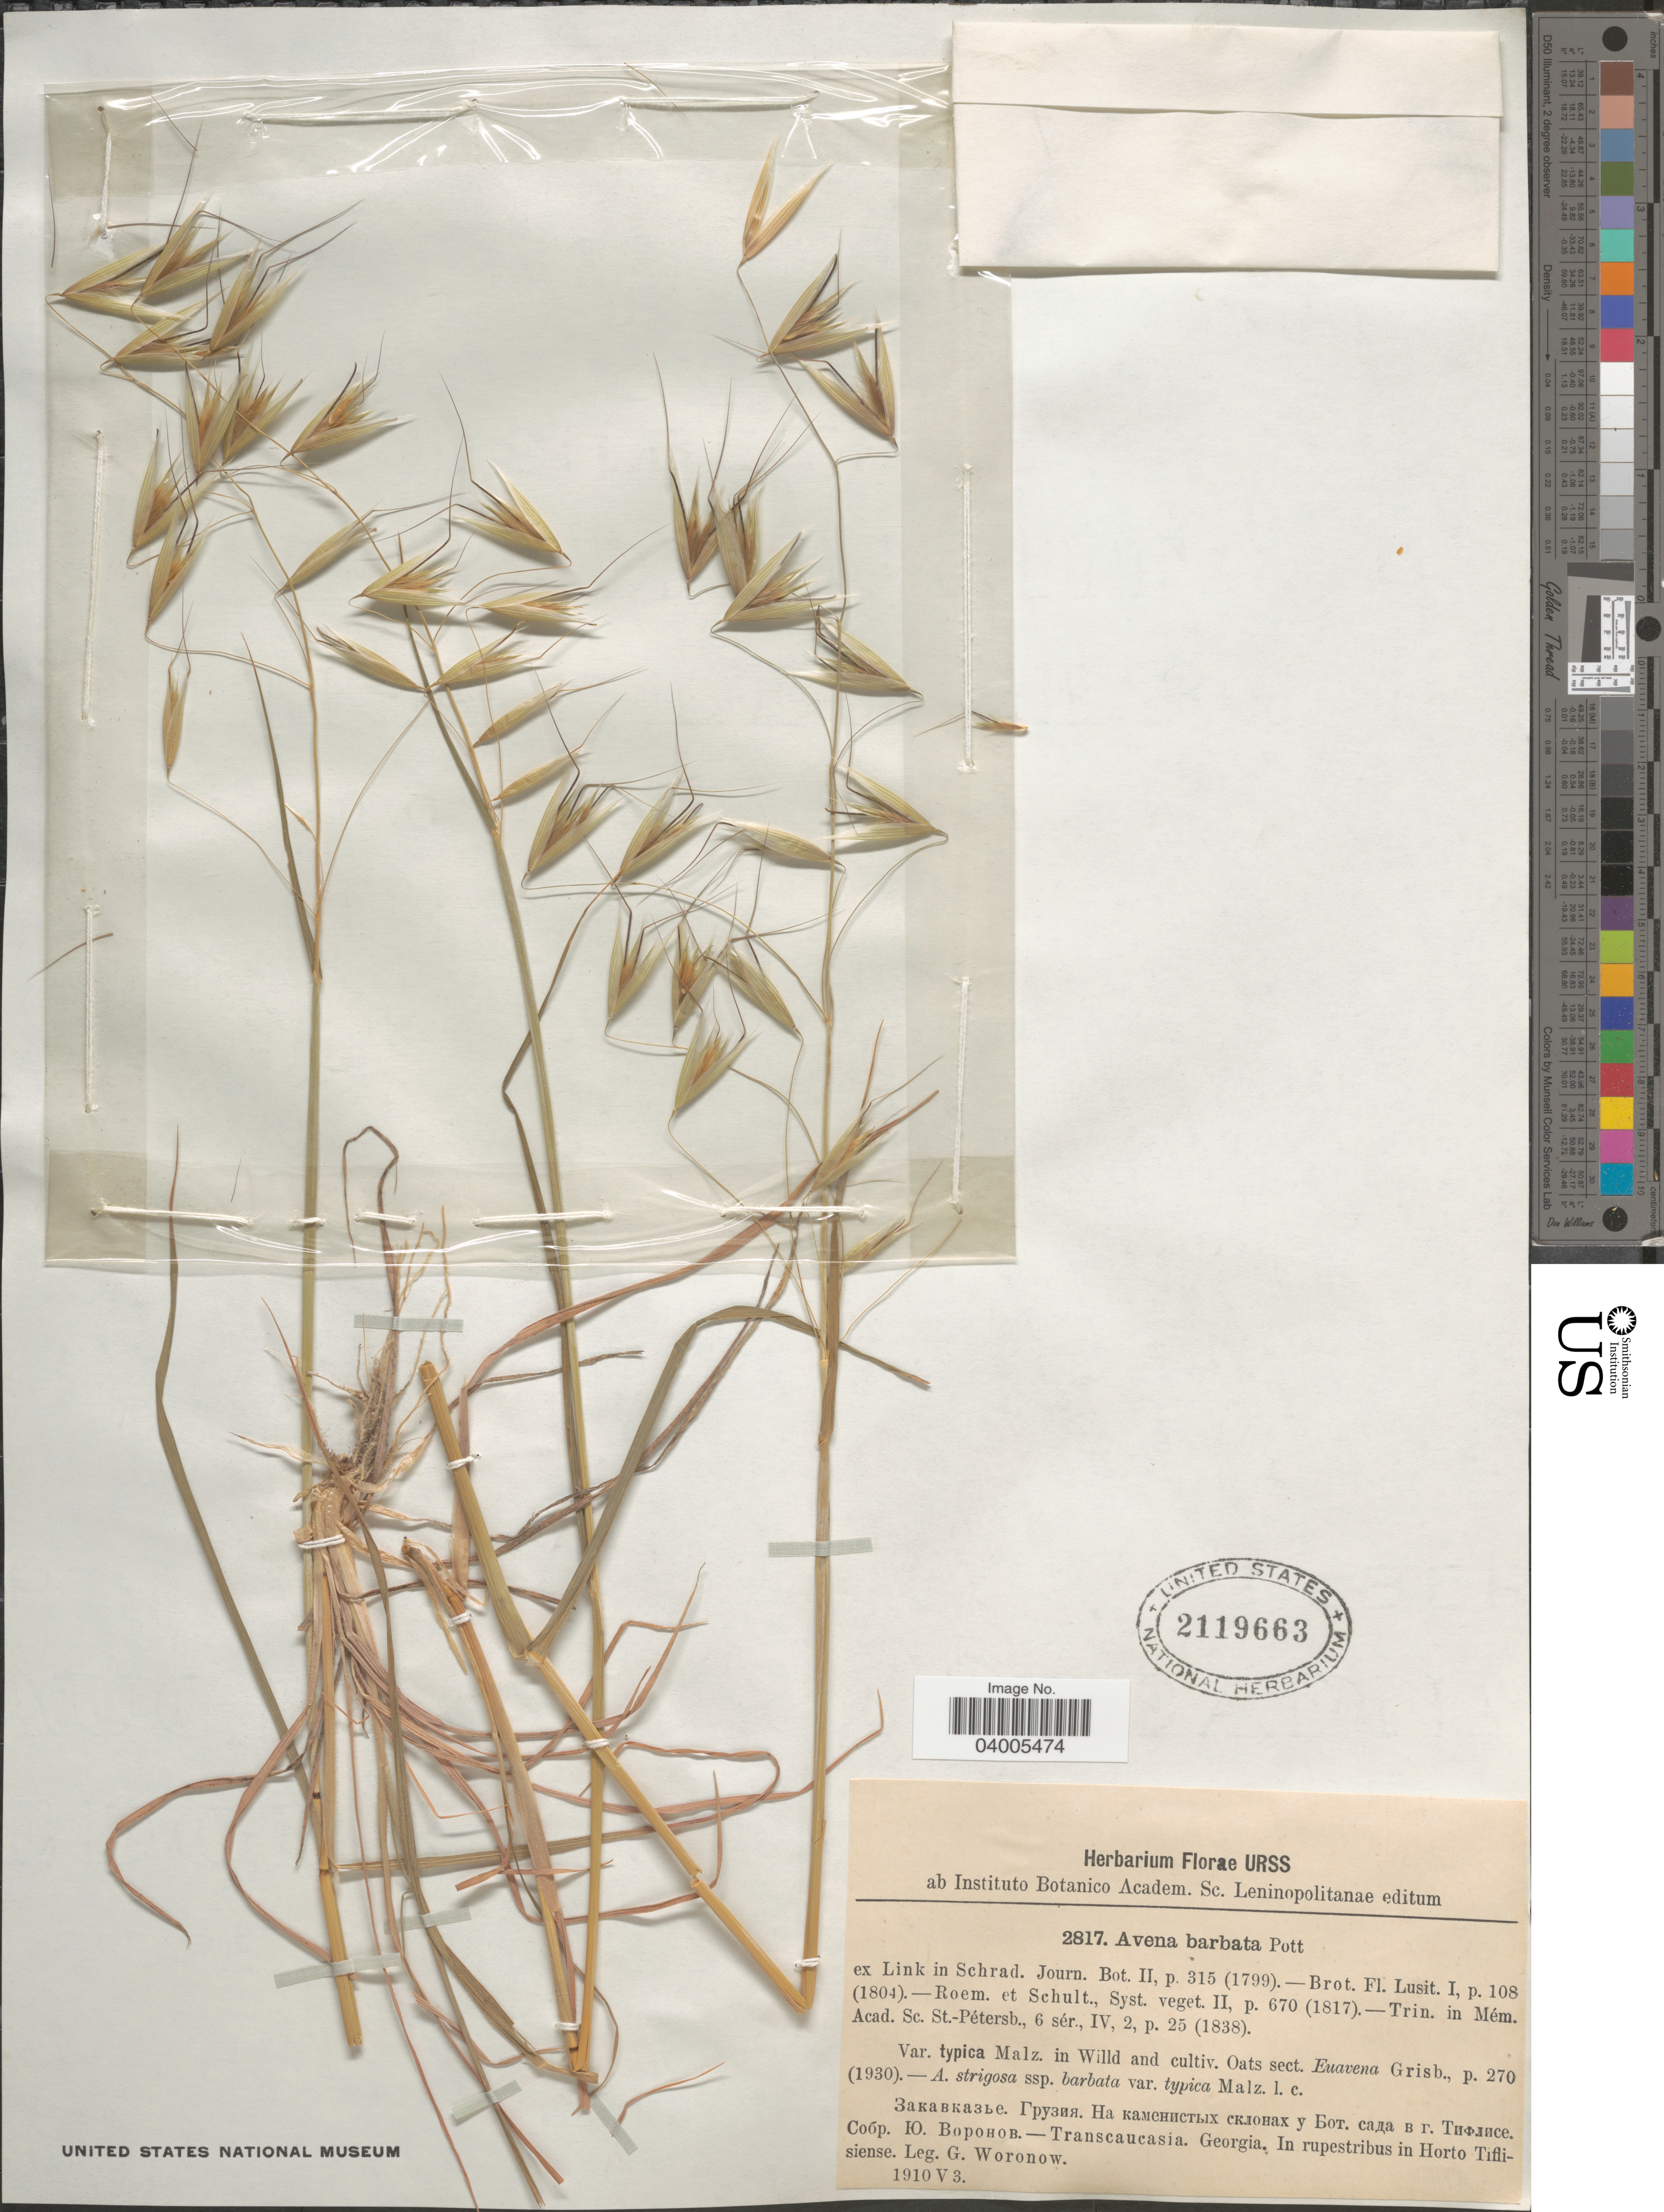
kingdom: Plantae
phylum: Tracheophyta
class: Liliopsida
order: Poales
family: Poaceae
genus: Avena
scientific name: Avena barbata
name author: Pott ex Link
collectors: G. Woronow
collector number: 2817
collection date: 1910-05-03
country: Georgia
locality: Transcaucasia. In rupestribus in Horto Tiflisiense.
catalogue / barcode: US 2119663